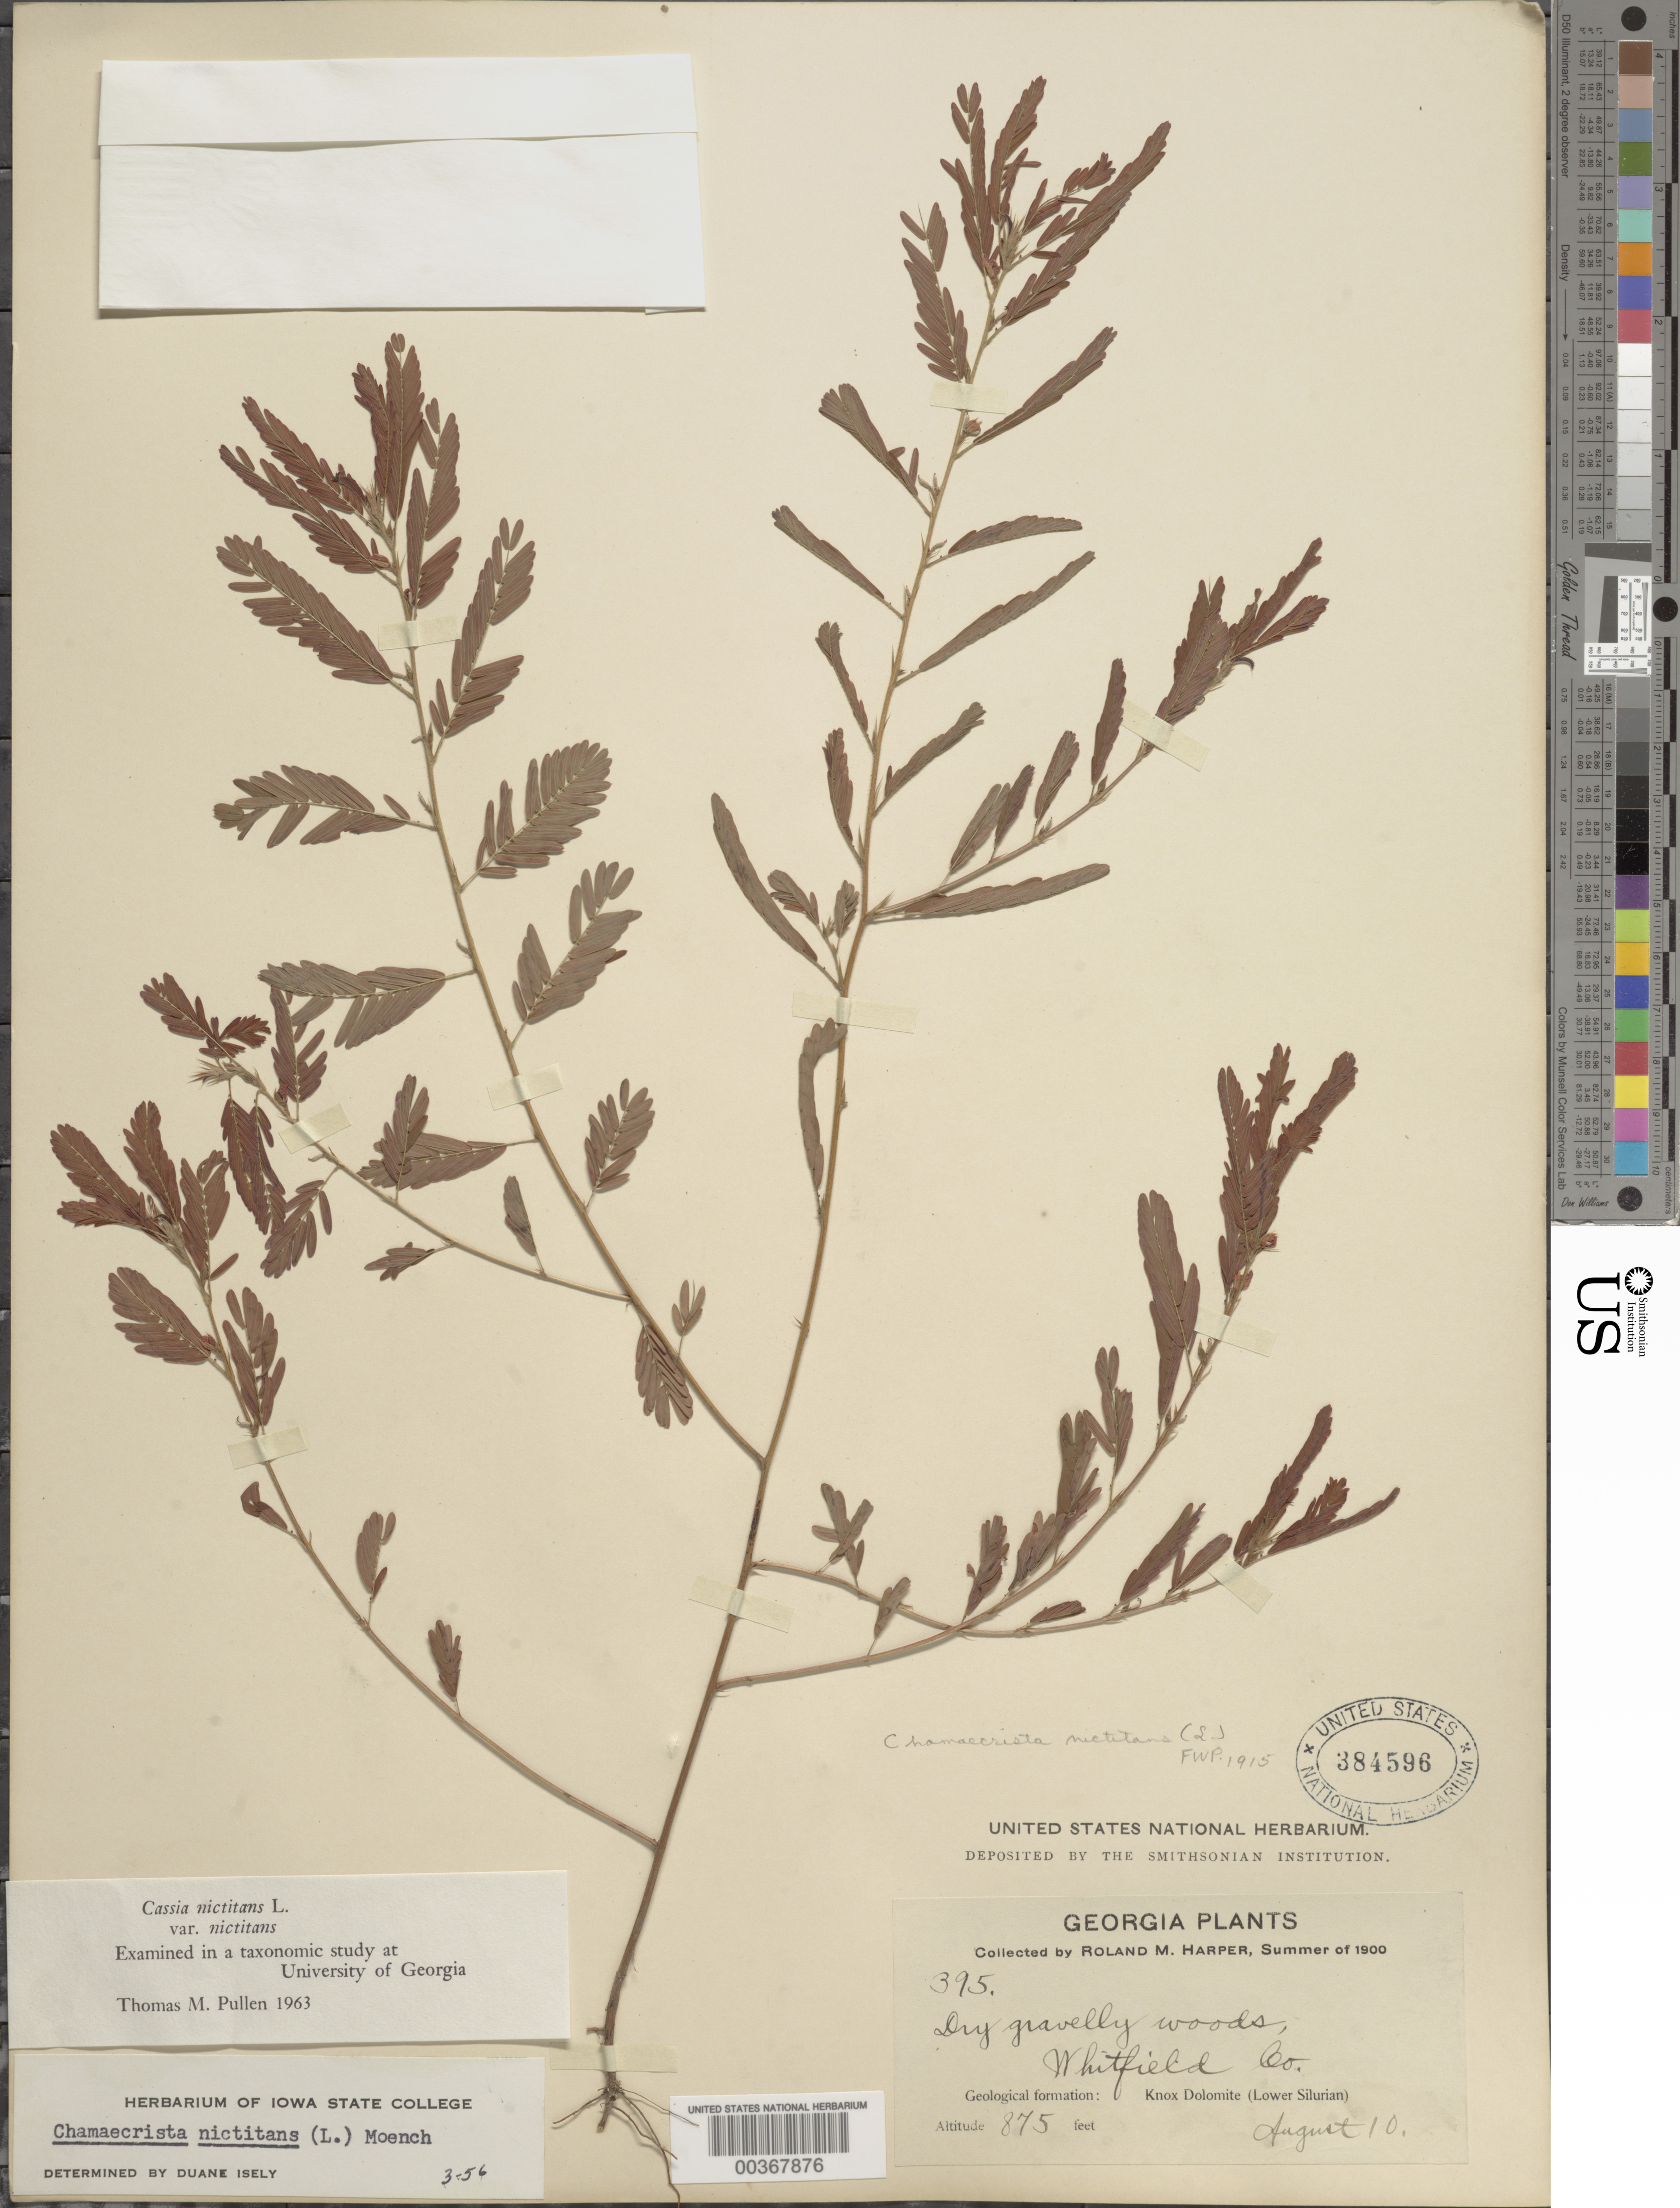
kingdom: Plantae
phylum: Tracheophyta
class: Magnoliopsida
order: Fabales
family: Fabaceae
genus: Chamaecrista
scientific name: Chamaecrista nictitans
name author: (L.) Moench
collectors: R. M. Harper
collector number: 395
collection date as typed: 10 Aug 1900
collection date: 1900-08-10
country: United States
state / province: Georgia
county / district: Whitfield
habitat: Dry gravelly woods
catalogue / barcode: US 384596